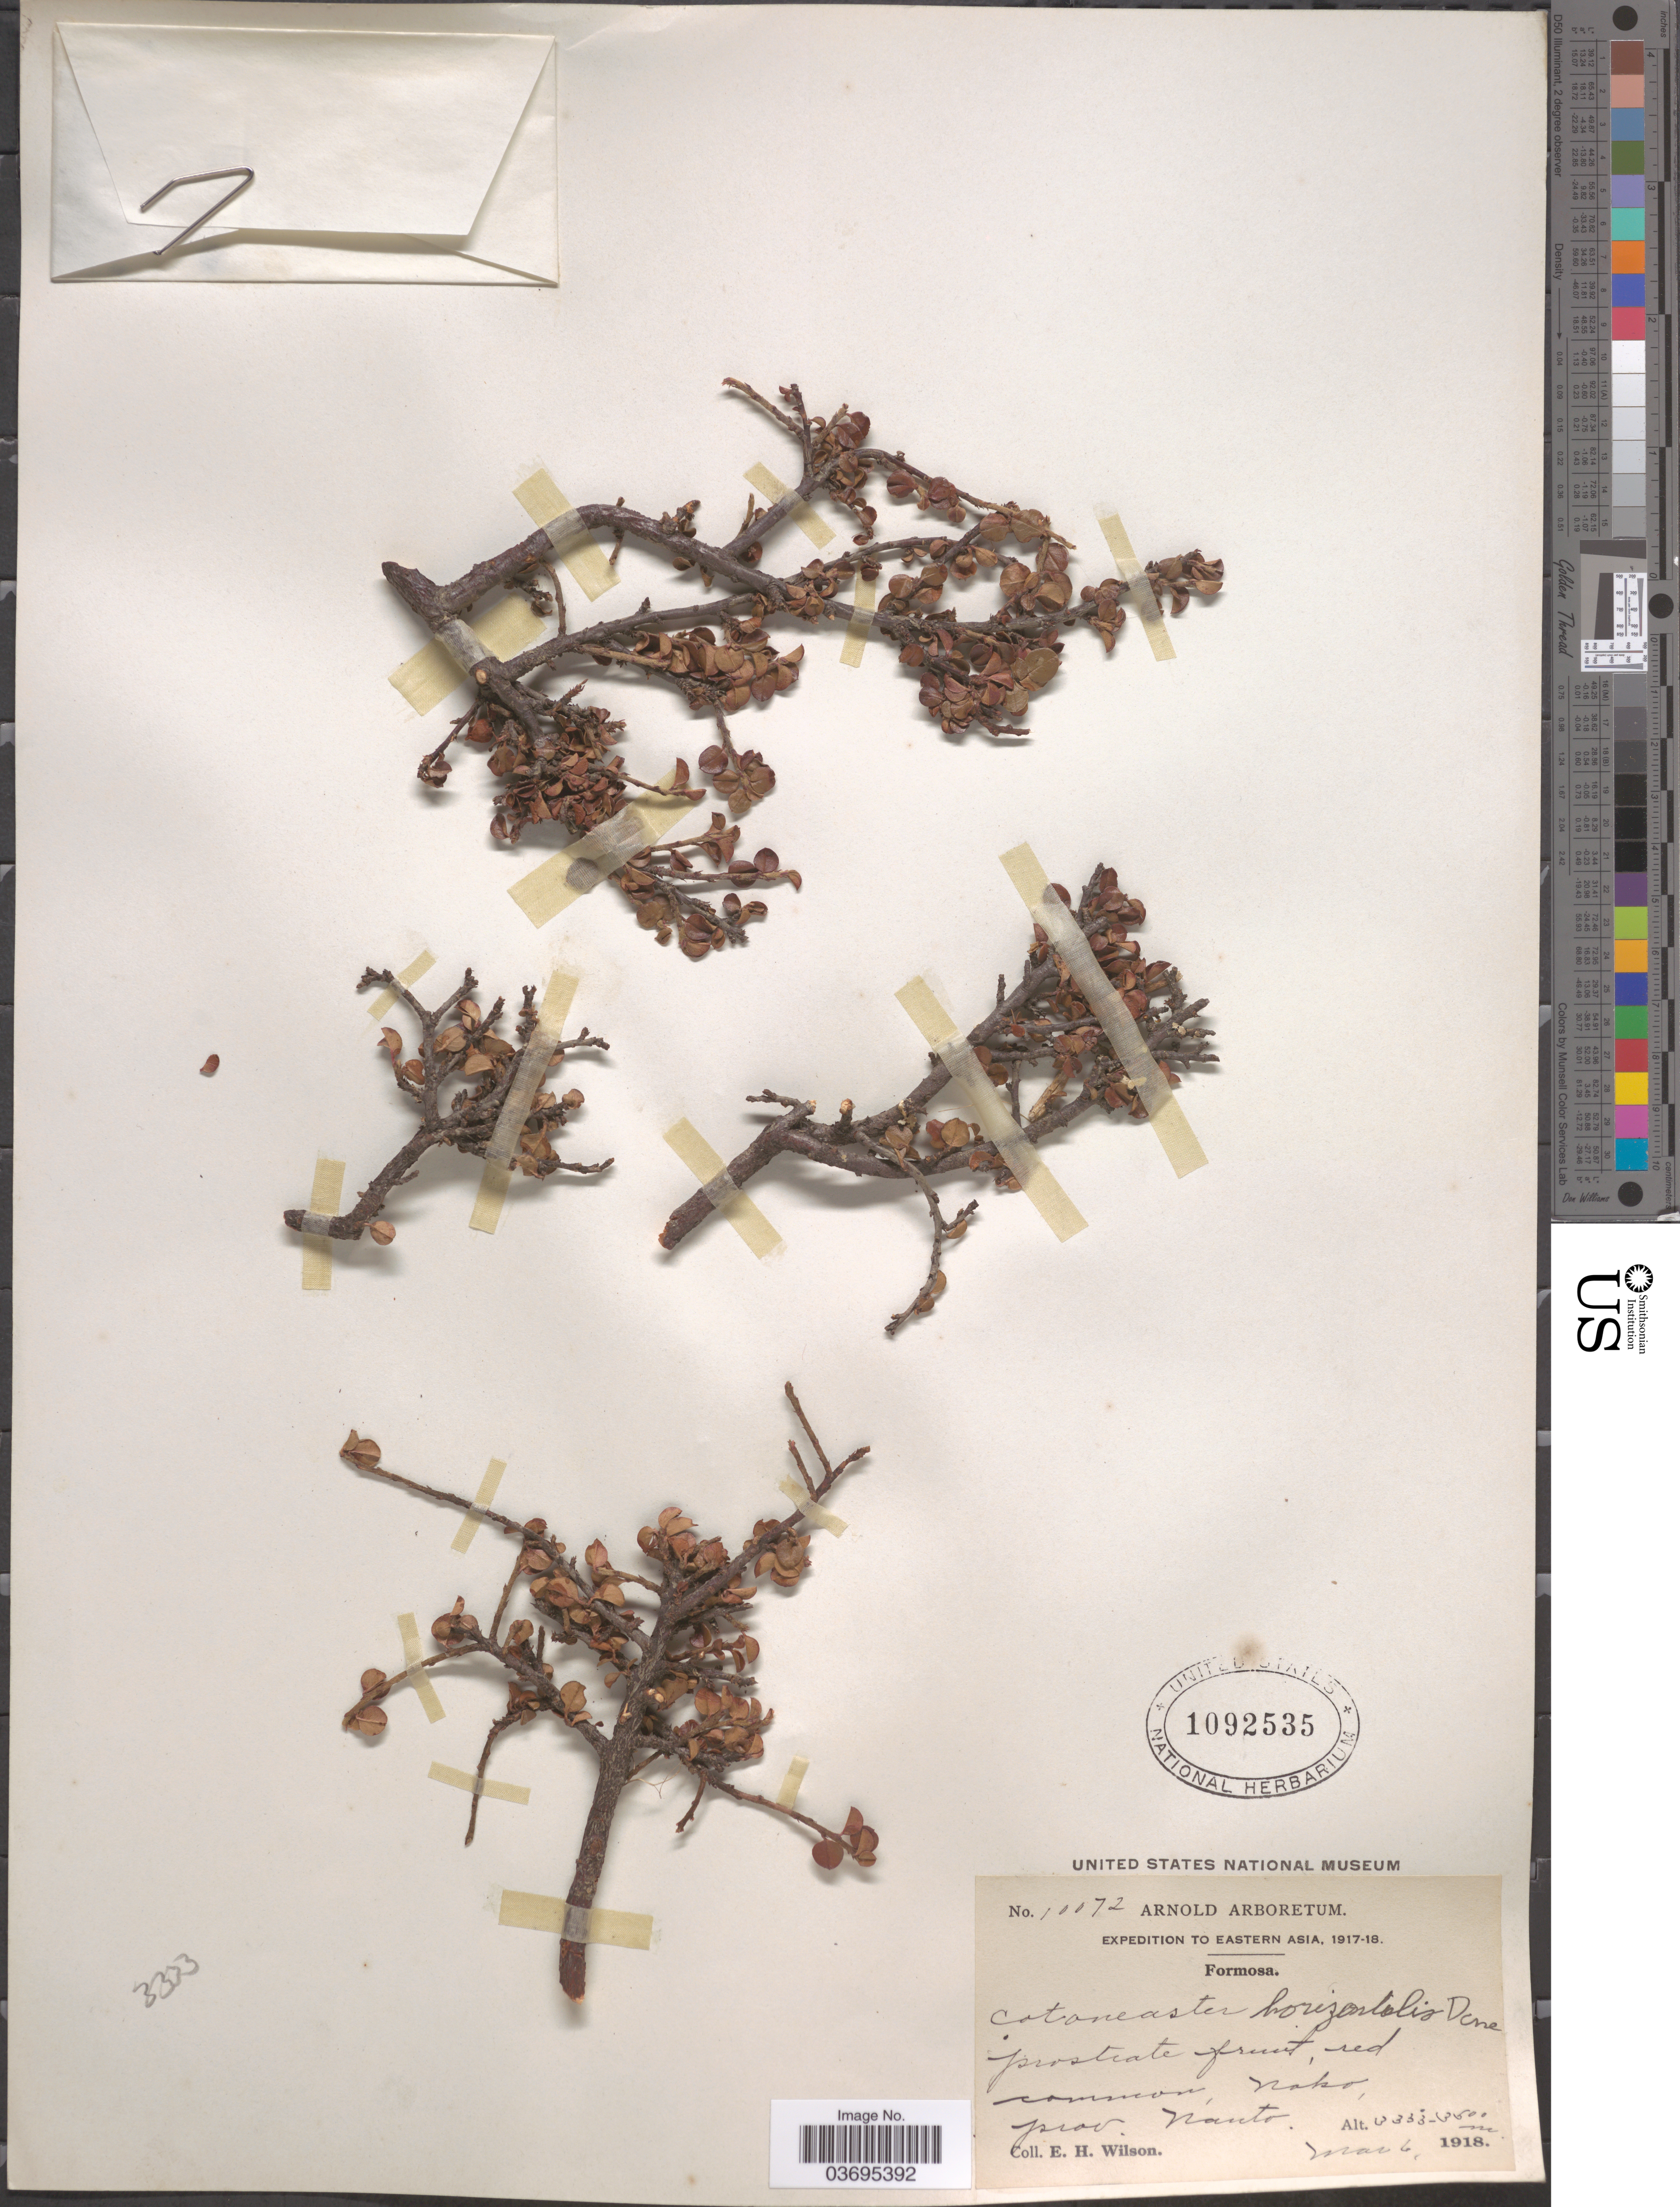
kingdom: Plantae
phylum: Tracheophyta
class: Magnoliopsida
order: Rosales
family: Rosaceae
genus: Cotoneaster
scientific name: Cotoneaster horizontalis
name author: Decne.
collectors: E. Wilson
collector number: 10072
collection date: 1918-03-06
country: Taiwan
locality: Eastern Asia, Formosa. Common , Nako, Prov. Nanto.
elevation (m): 3333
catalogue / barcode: US 1092535